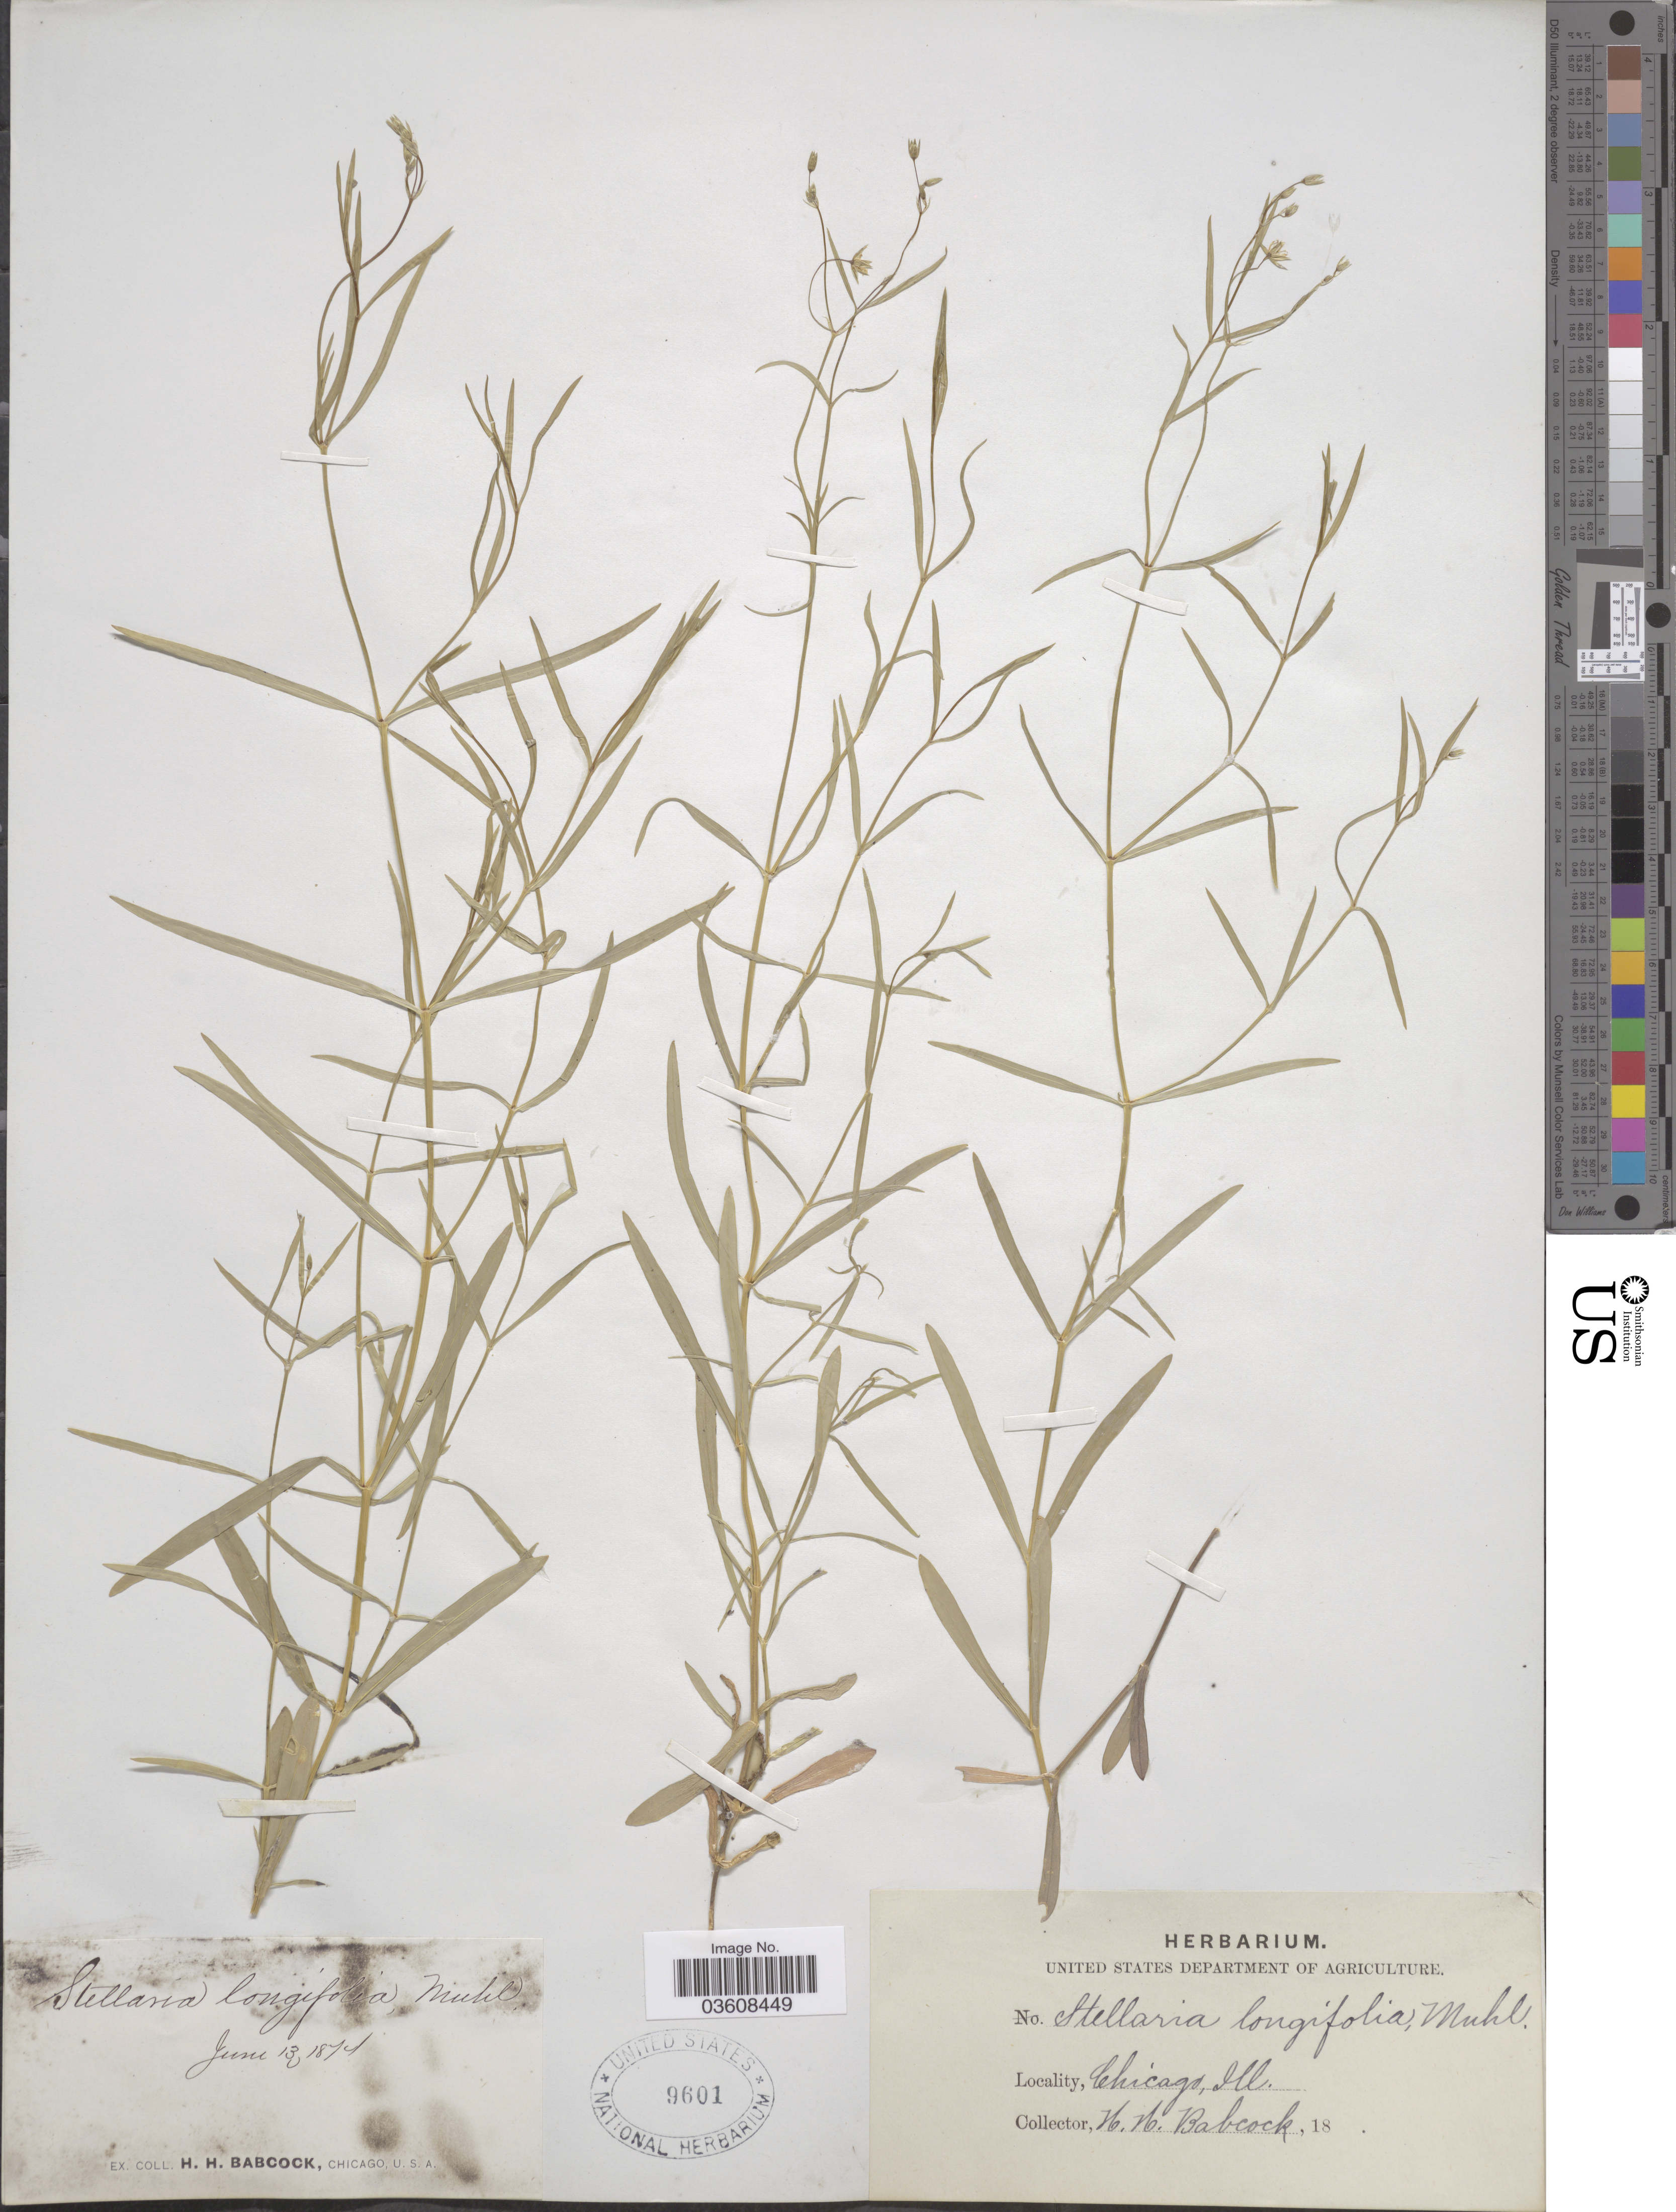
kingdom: Plantae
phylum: Tracheophyta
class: Magnoliopsida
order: Caryophyllales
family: Caryophyllaceae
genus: Stellaria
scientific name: Stellaria longifolia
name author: Muhl. ex Willd.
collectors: H. Babcock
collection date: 1874-06-13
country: United States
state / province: Illinois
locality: Chicago.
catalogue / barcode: US 9601